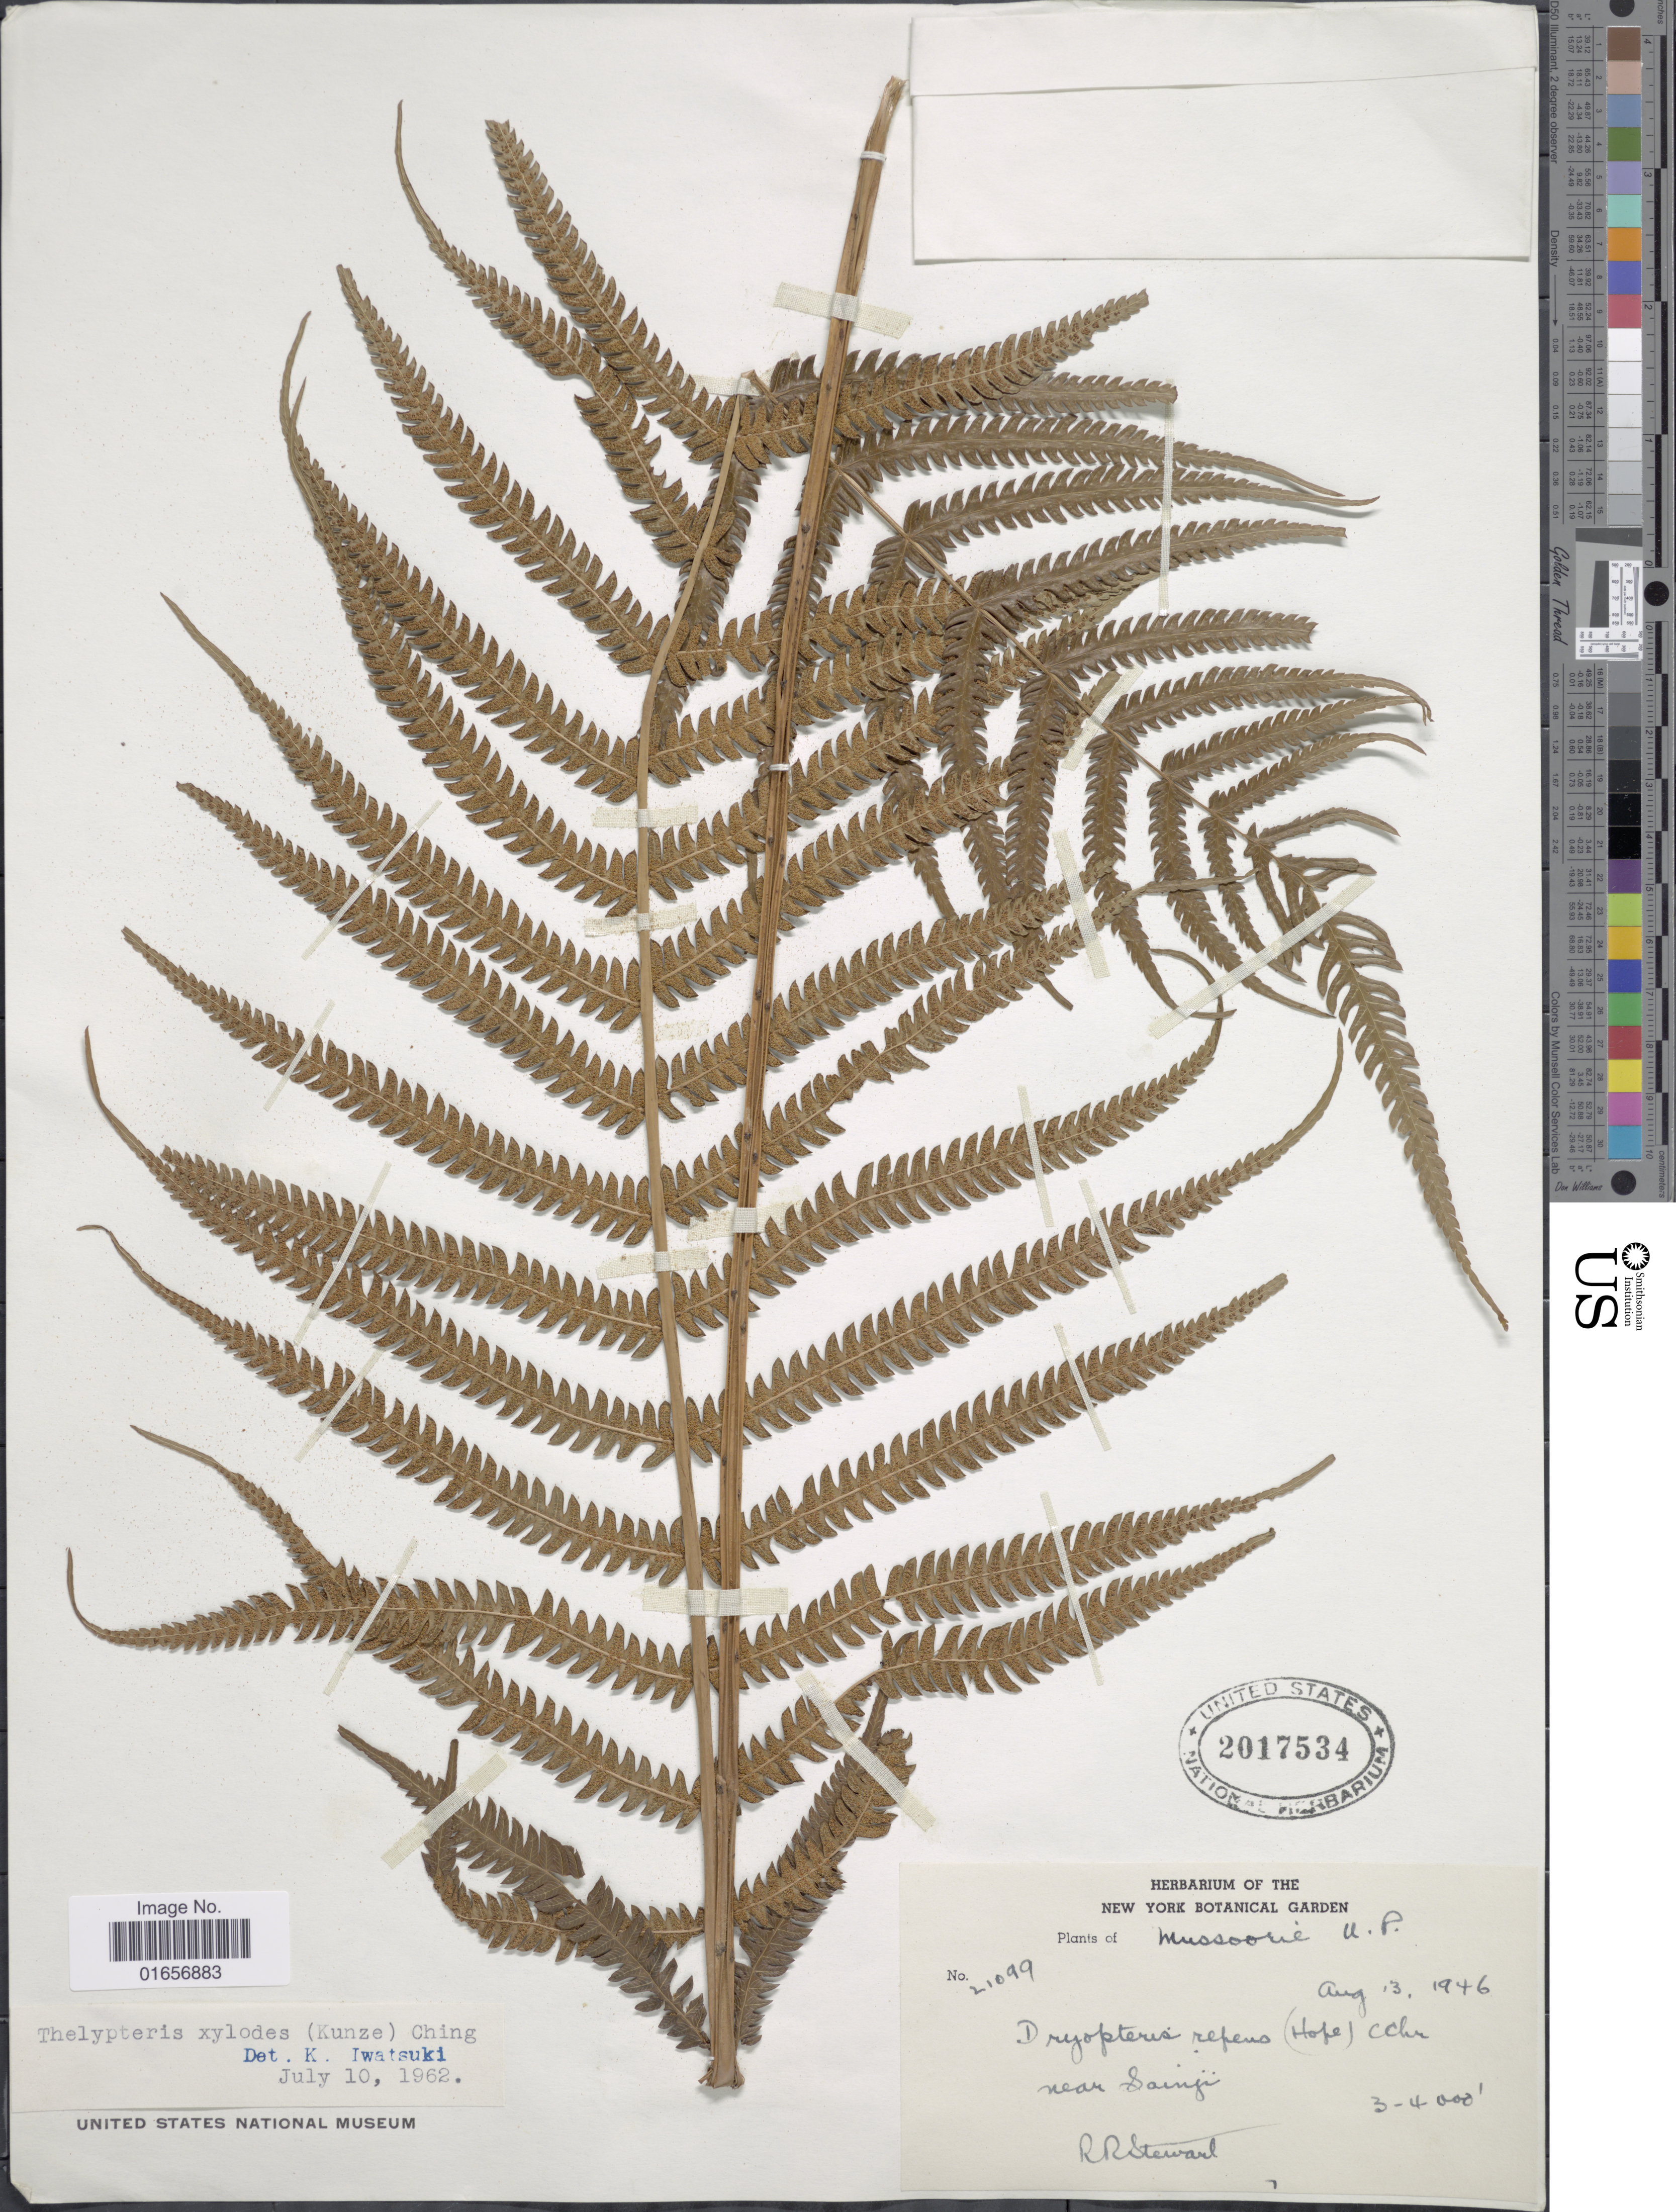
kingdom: Plantae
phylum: Tracheophyta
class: Polypodiopsida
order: Polypodiales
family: Thelypteridaceae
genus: Pseudocyclosorus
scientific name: Pseudocyclosorus tylodes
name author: (Kunze) Ching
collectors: R. R. Stewart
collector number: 21099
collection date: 1946-08-13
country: India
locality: Mussorie U. P., near Sainji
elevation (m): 914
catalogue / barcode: US 2017534